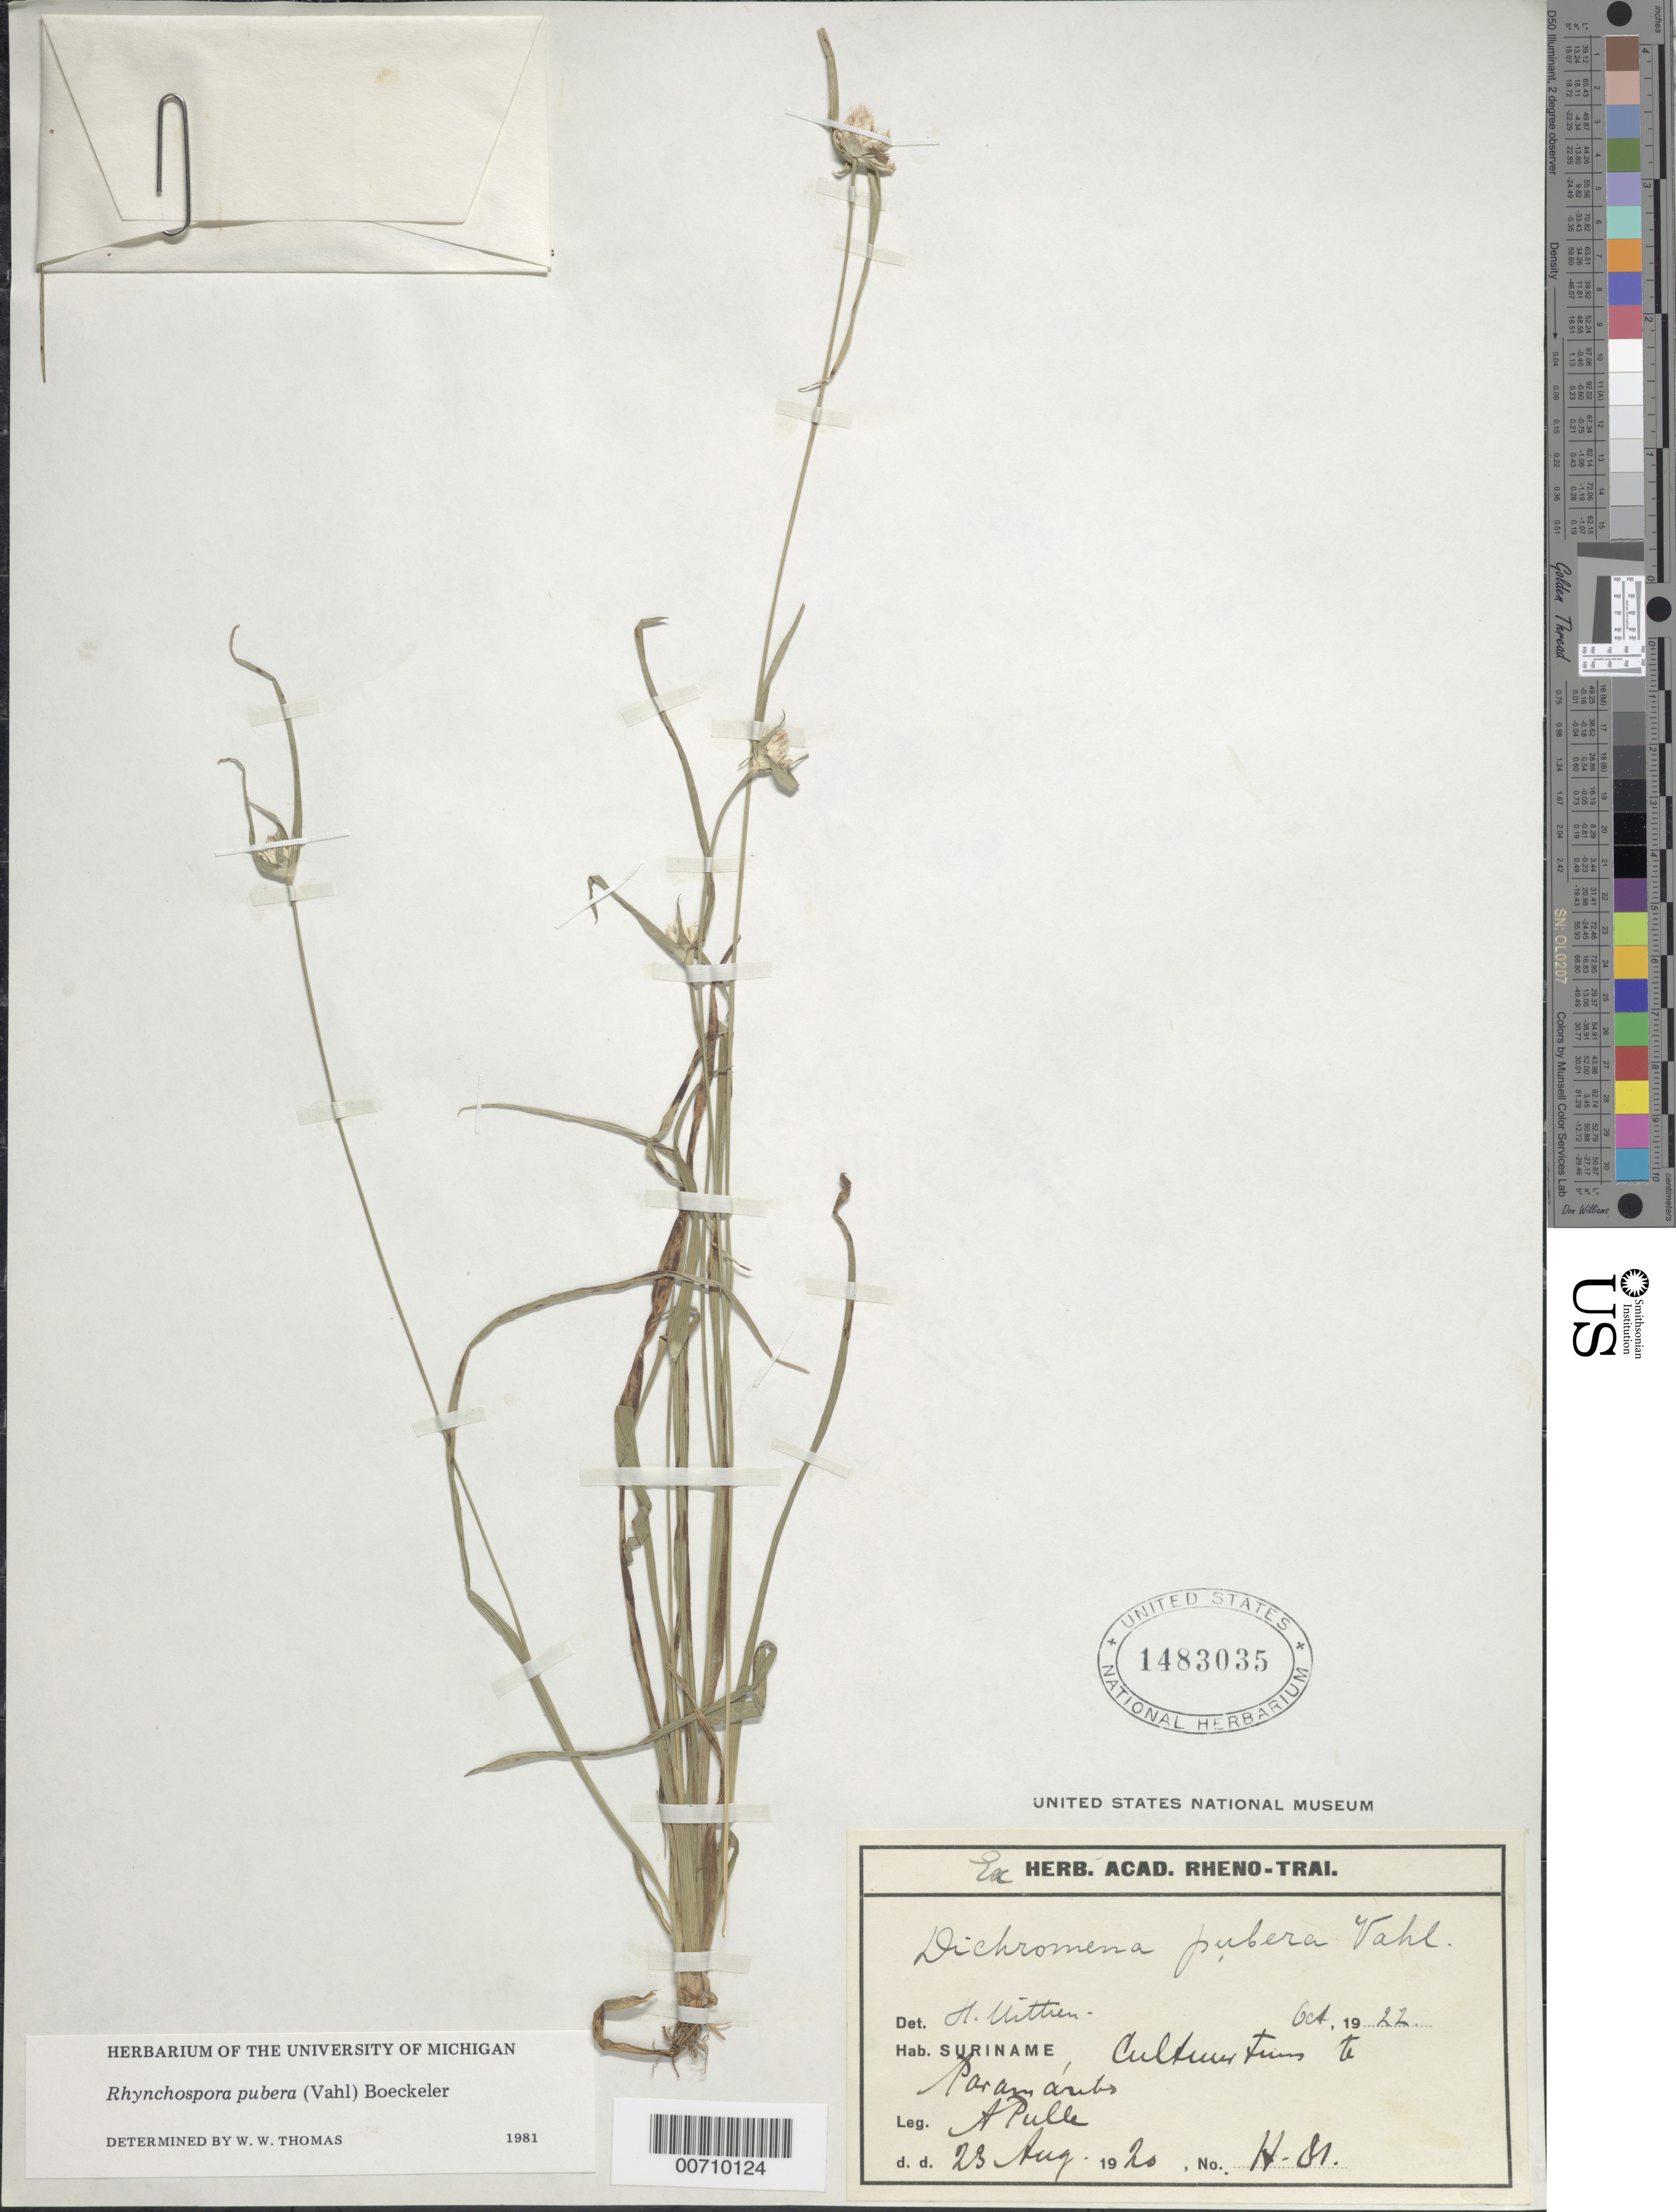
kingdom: Plantae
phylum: Tracheophyta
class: Liliopsida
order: Poales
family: Cyperaceae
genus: Rhynchospora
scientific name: Rhynchospora pubera subsp. pubera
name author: (Vahl) Boeckeler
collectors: A. A. Pulle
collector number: H-81*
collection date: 1920-08-23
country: Suriname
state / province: Paramaribo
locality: Culturtuin te Paramaribo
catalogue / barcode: US 1483035